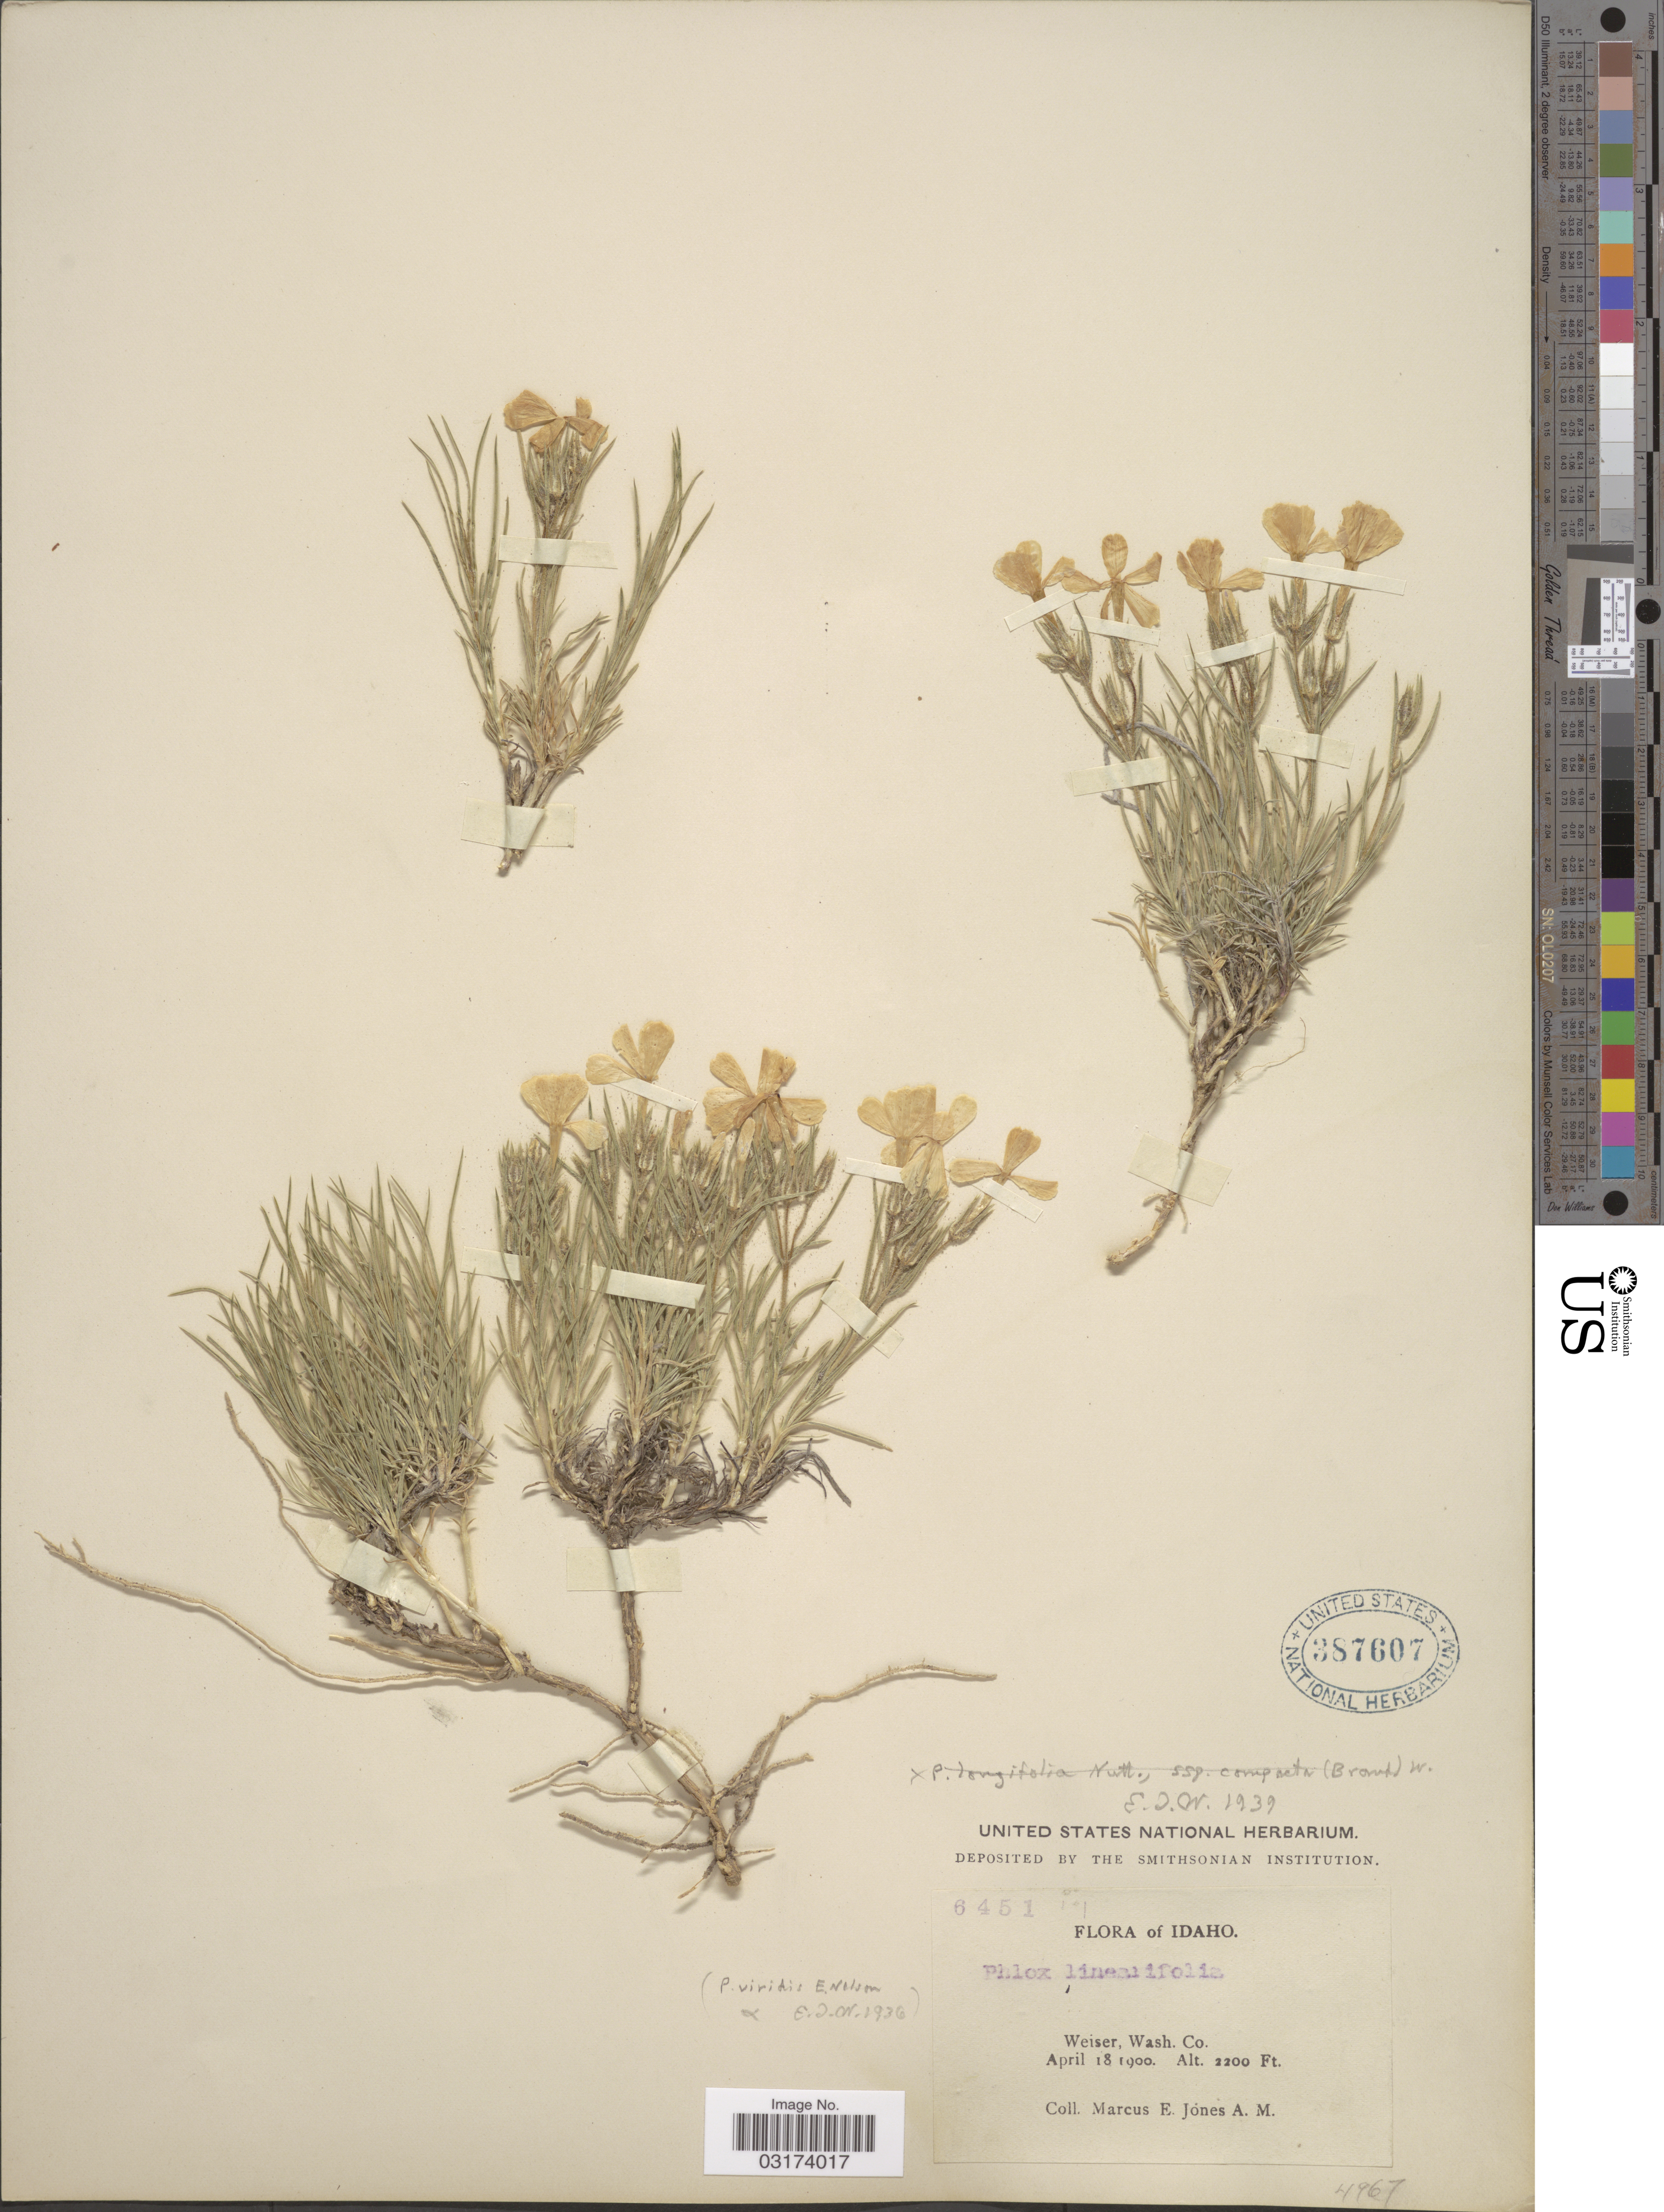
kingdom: Plantae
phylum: Tracheophyta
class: Magnoliopsida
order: Ericales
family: Polemoniaceae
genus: Phlox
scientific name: Phlox viridis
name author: E.E. Nelson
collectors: M. E. Jones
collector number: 6451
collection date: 1900-04-18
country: United States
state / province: Idaho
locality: Weiser, Wash. Co.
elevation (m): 671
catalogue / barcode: US 387607